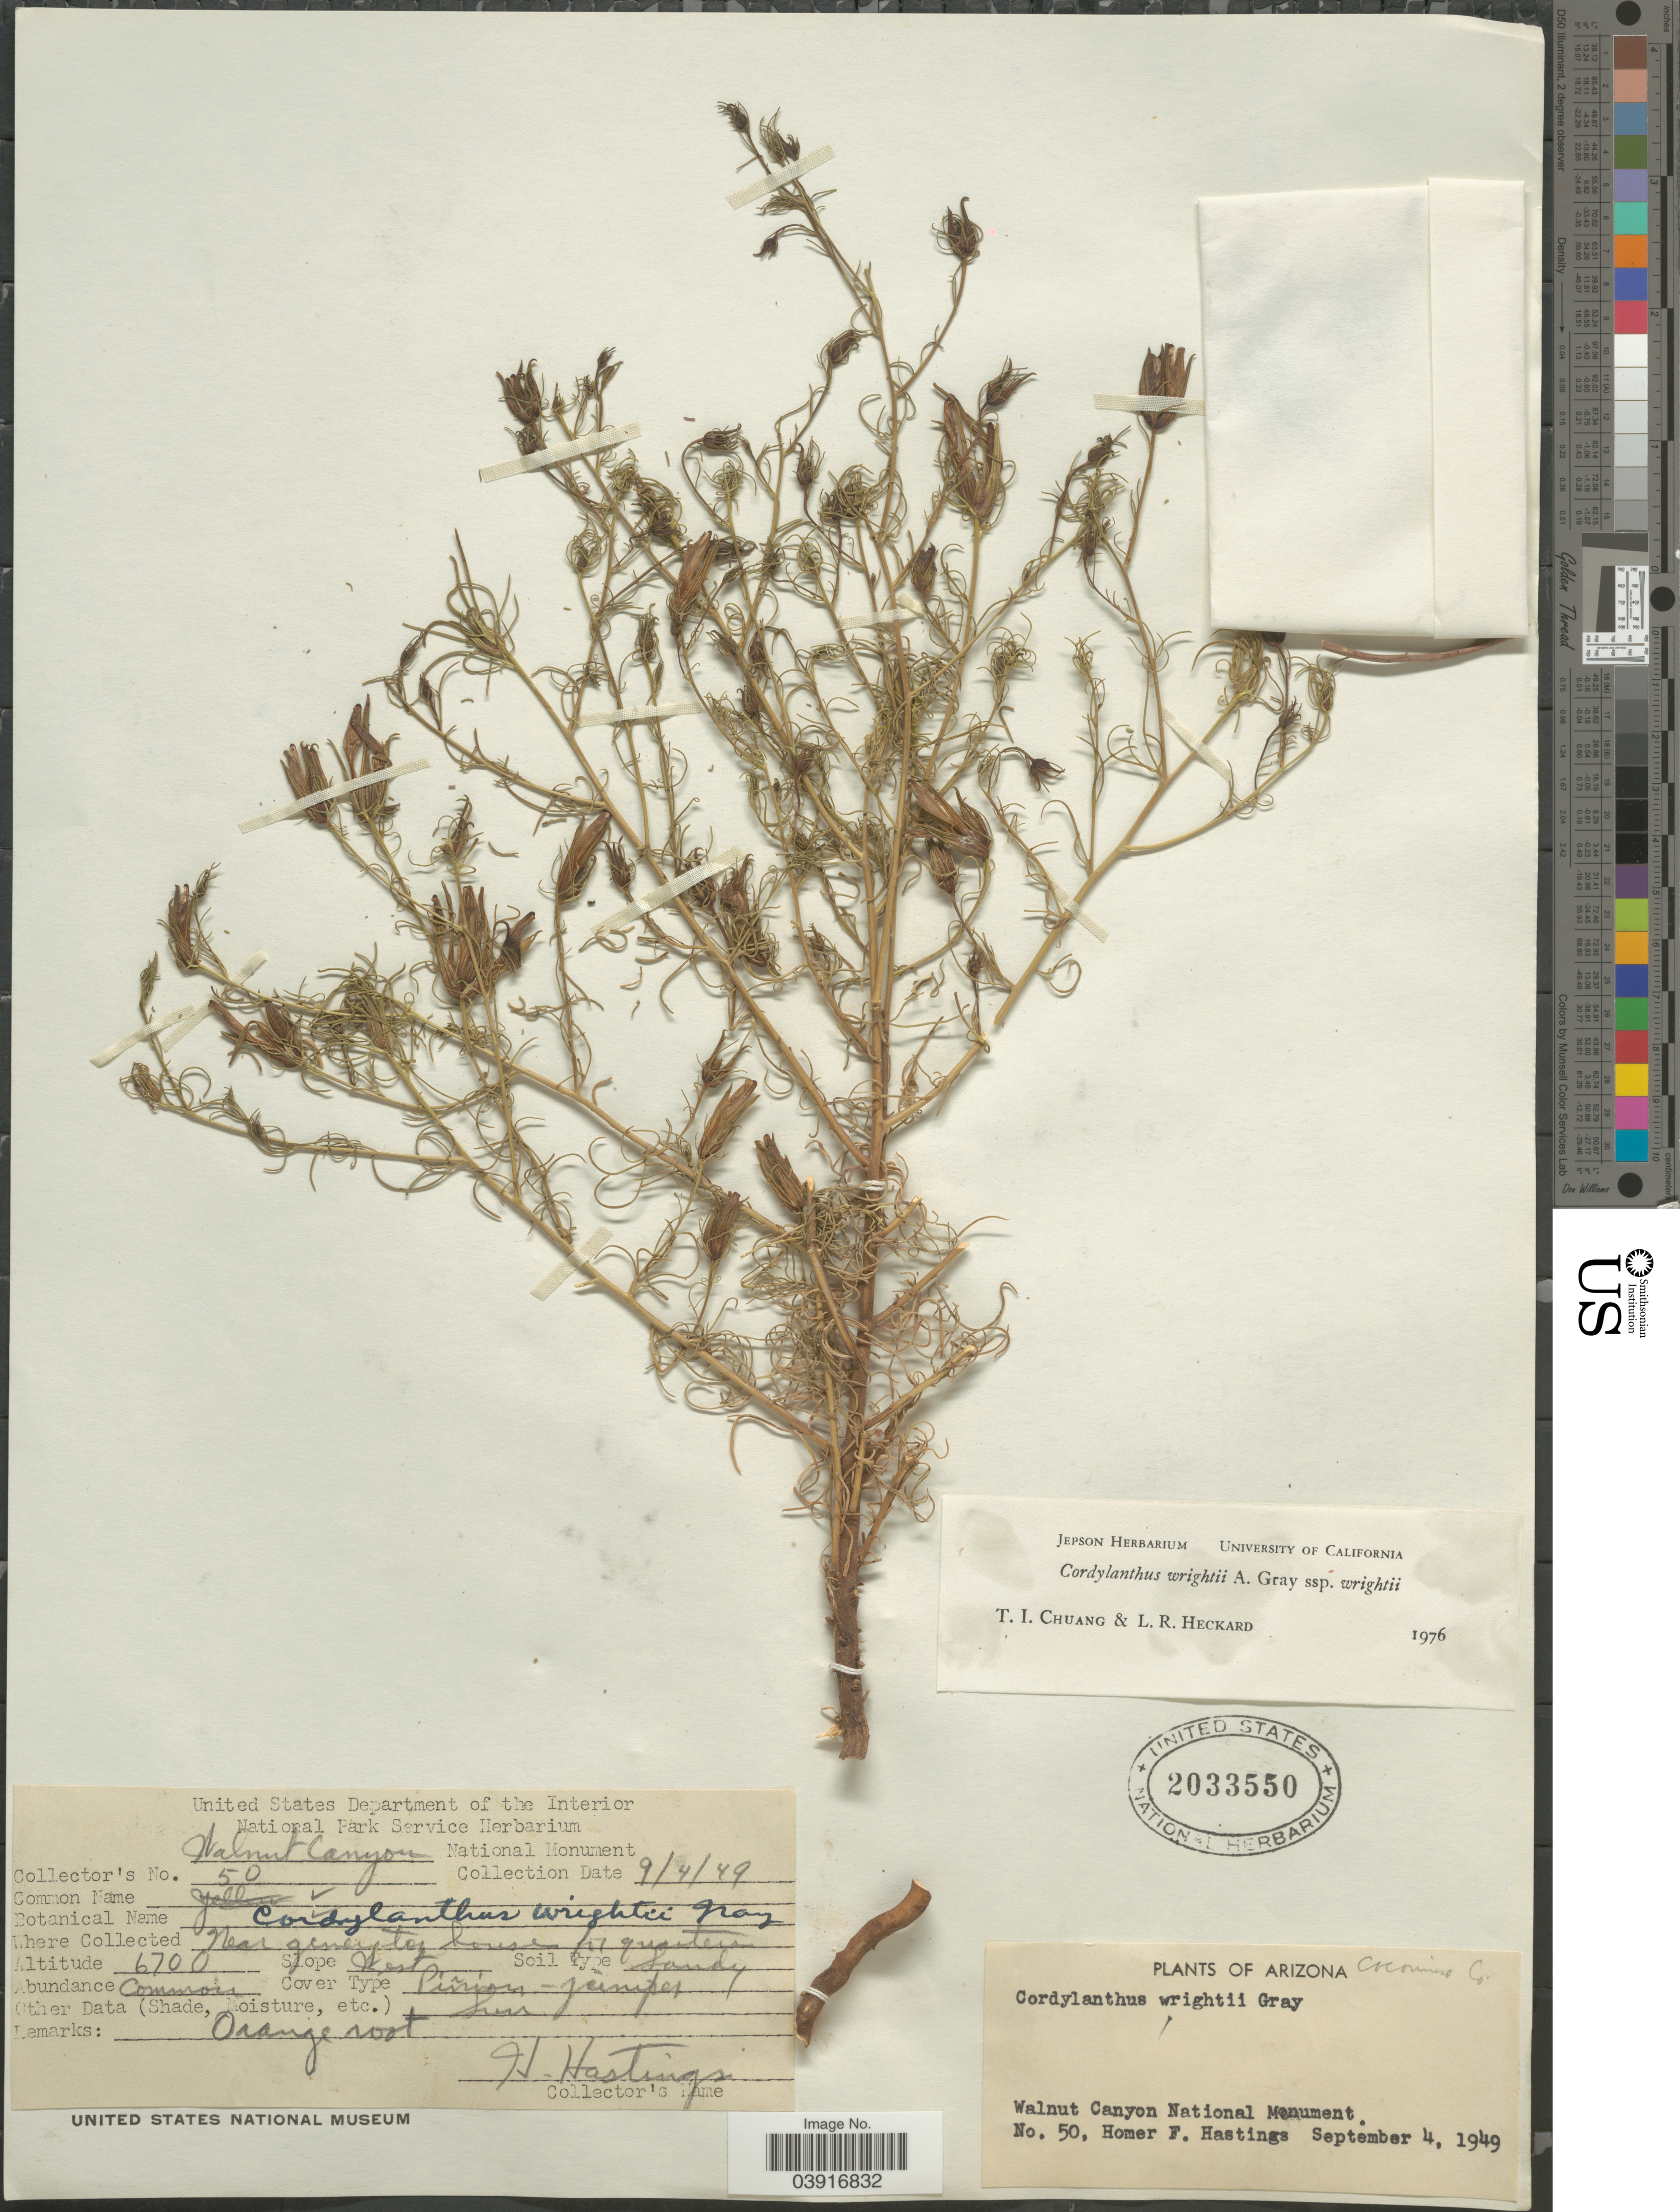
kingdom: Plantae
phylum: Tracheophyta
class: Magnoliopsida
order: Lamiales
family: Orobanchaceae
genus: Cordylanthus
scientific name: Cordylanthus wrightii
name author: A. Gray in Emory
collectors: H. Hastings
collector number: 50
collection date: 1949-09-04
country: United States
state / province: Arizona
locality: Walnut Canyon National Monument. Near generator house. Slope West.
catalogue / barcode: US 2033550